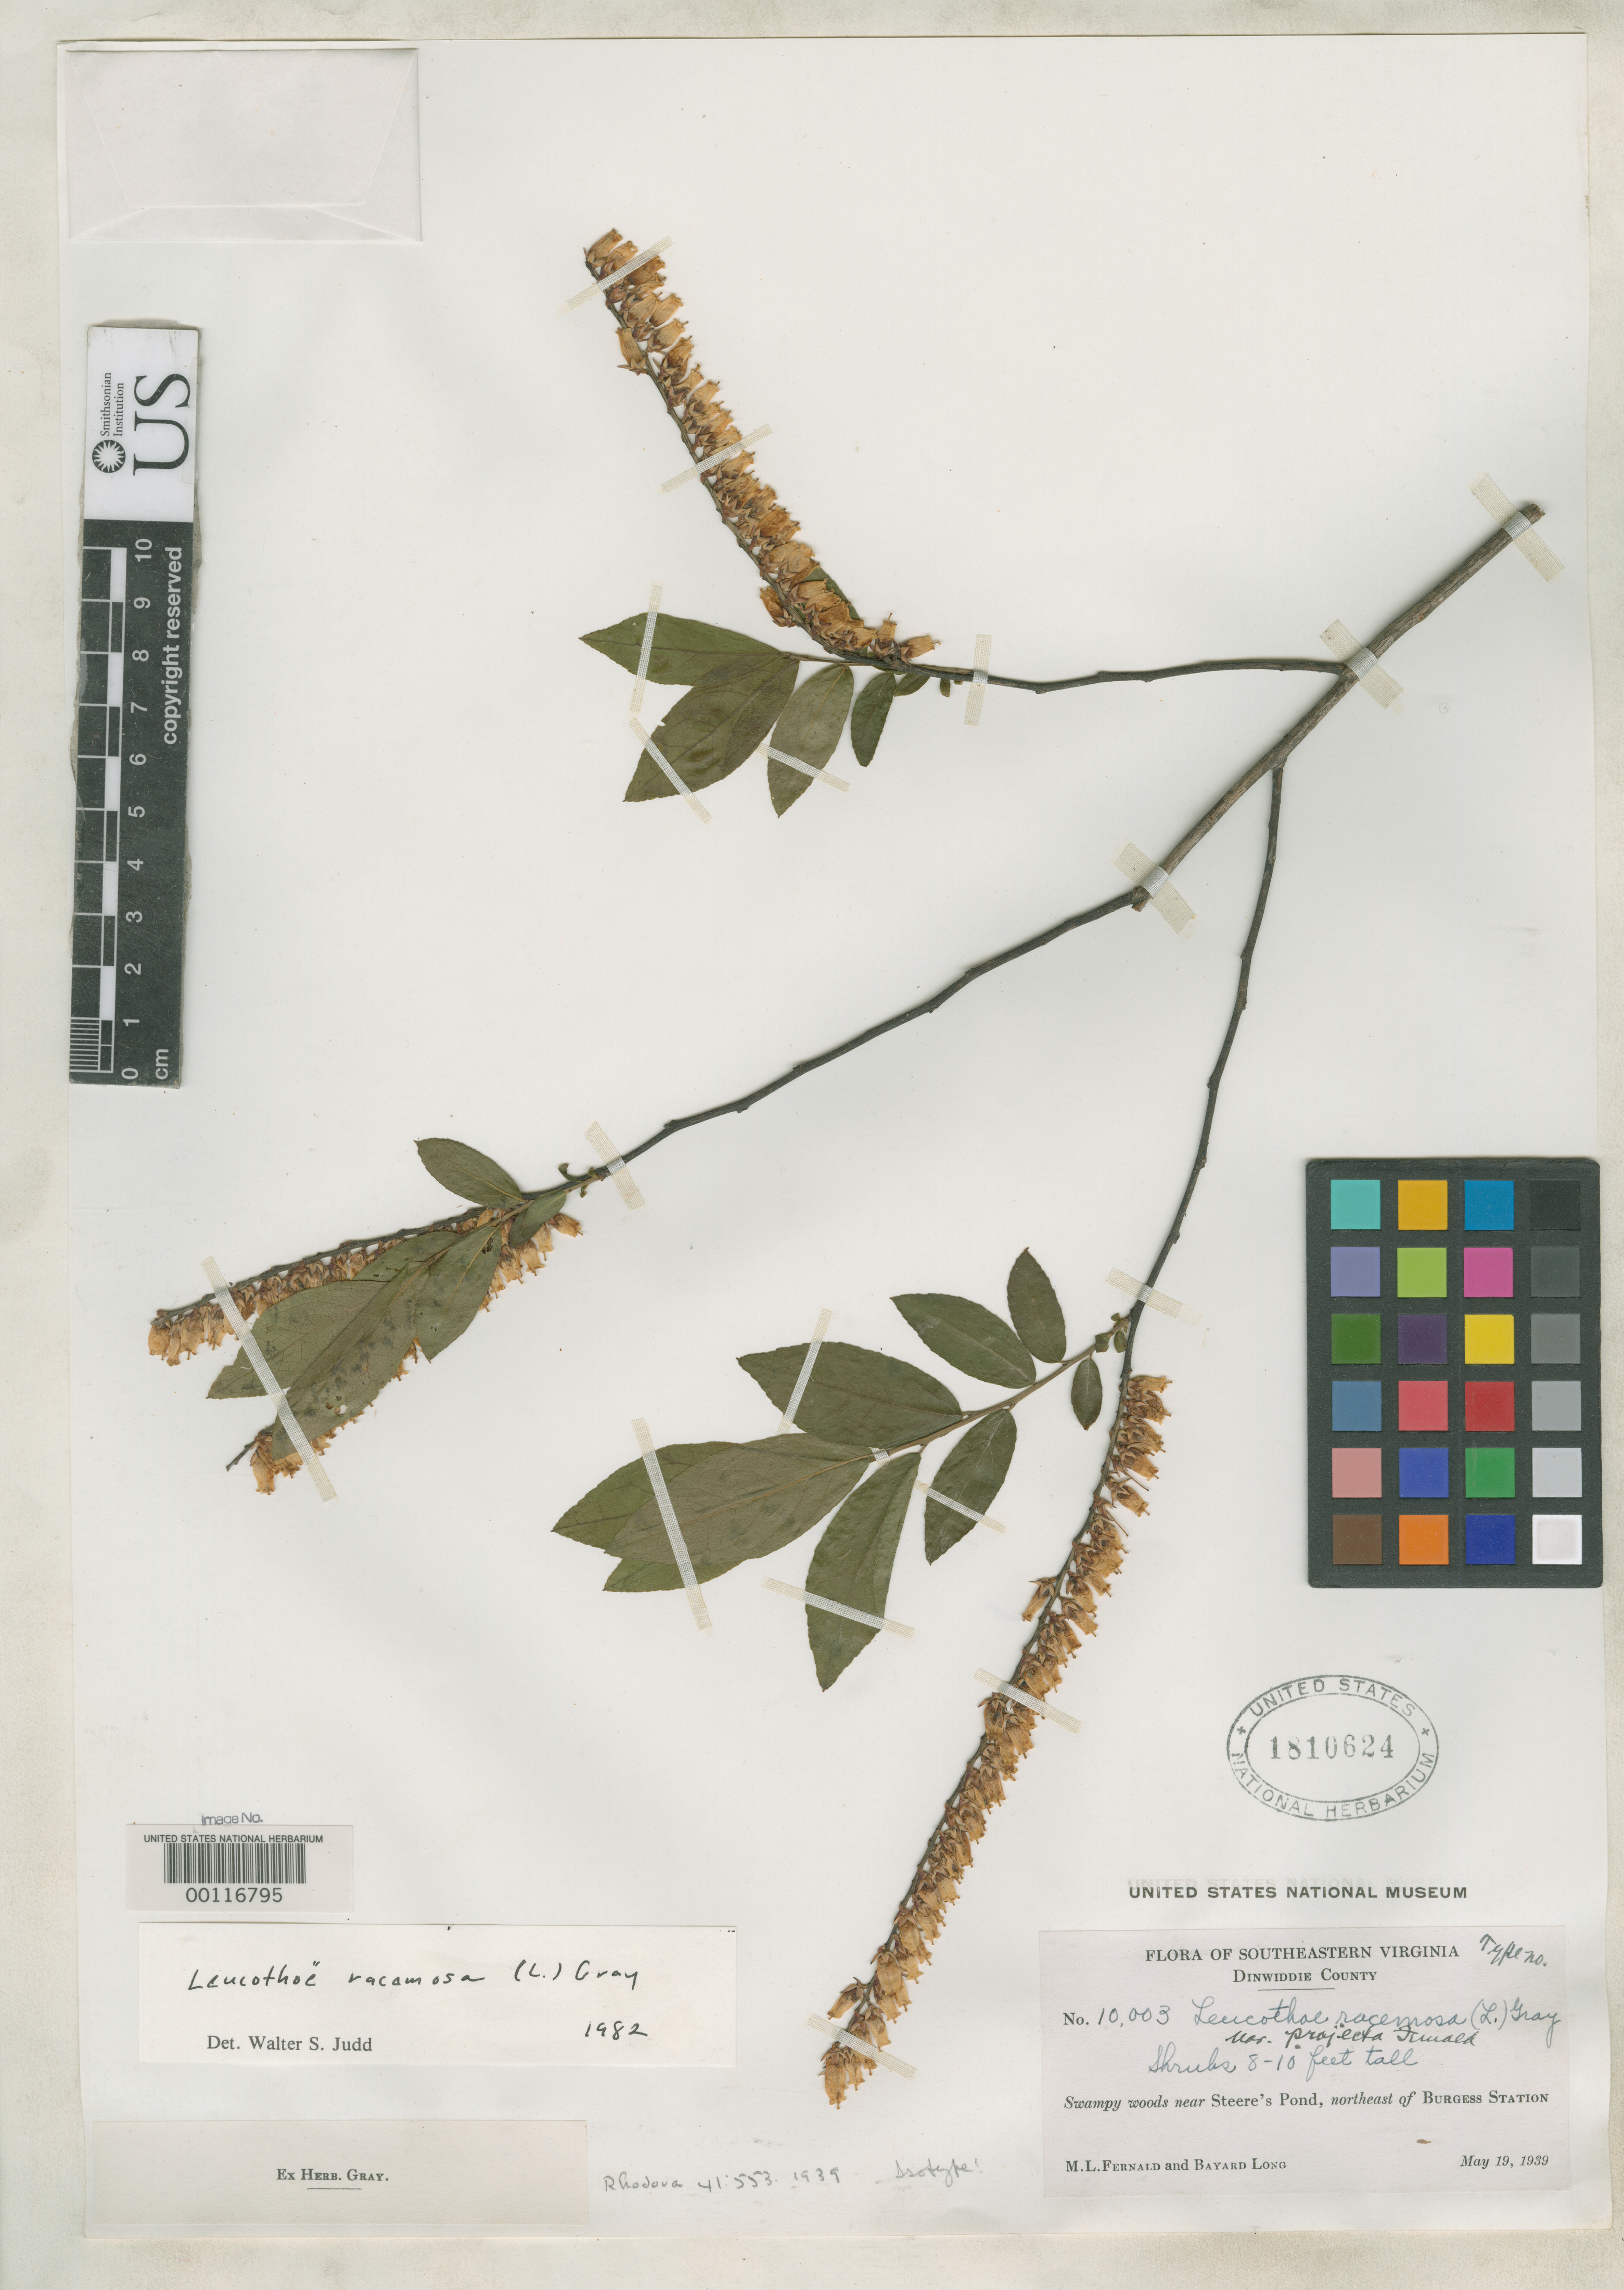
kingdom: Plantae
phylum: Tracheophyta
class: Magnoliopsida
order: Ericales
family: Ericaceae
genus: Leucothoe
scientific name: Leucothoë racemosa var. projecta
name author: Fernald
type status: Isotype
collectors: M. L. Fernald & B. H. Long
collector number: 10003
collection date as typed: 19 May 1939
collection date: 1939-05-19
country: United States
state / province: Virginia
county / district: Dinwiddie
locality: NE of Burgess Station.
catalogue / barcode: US 1810624